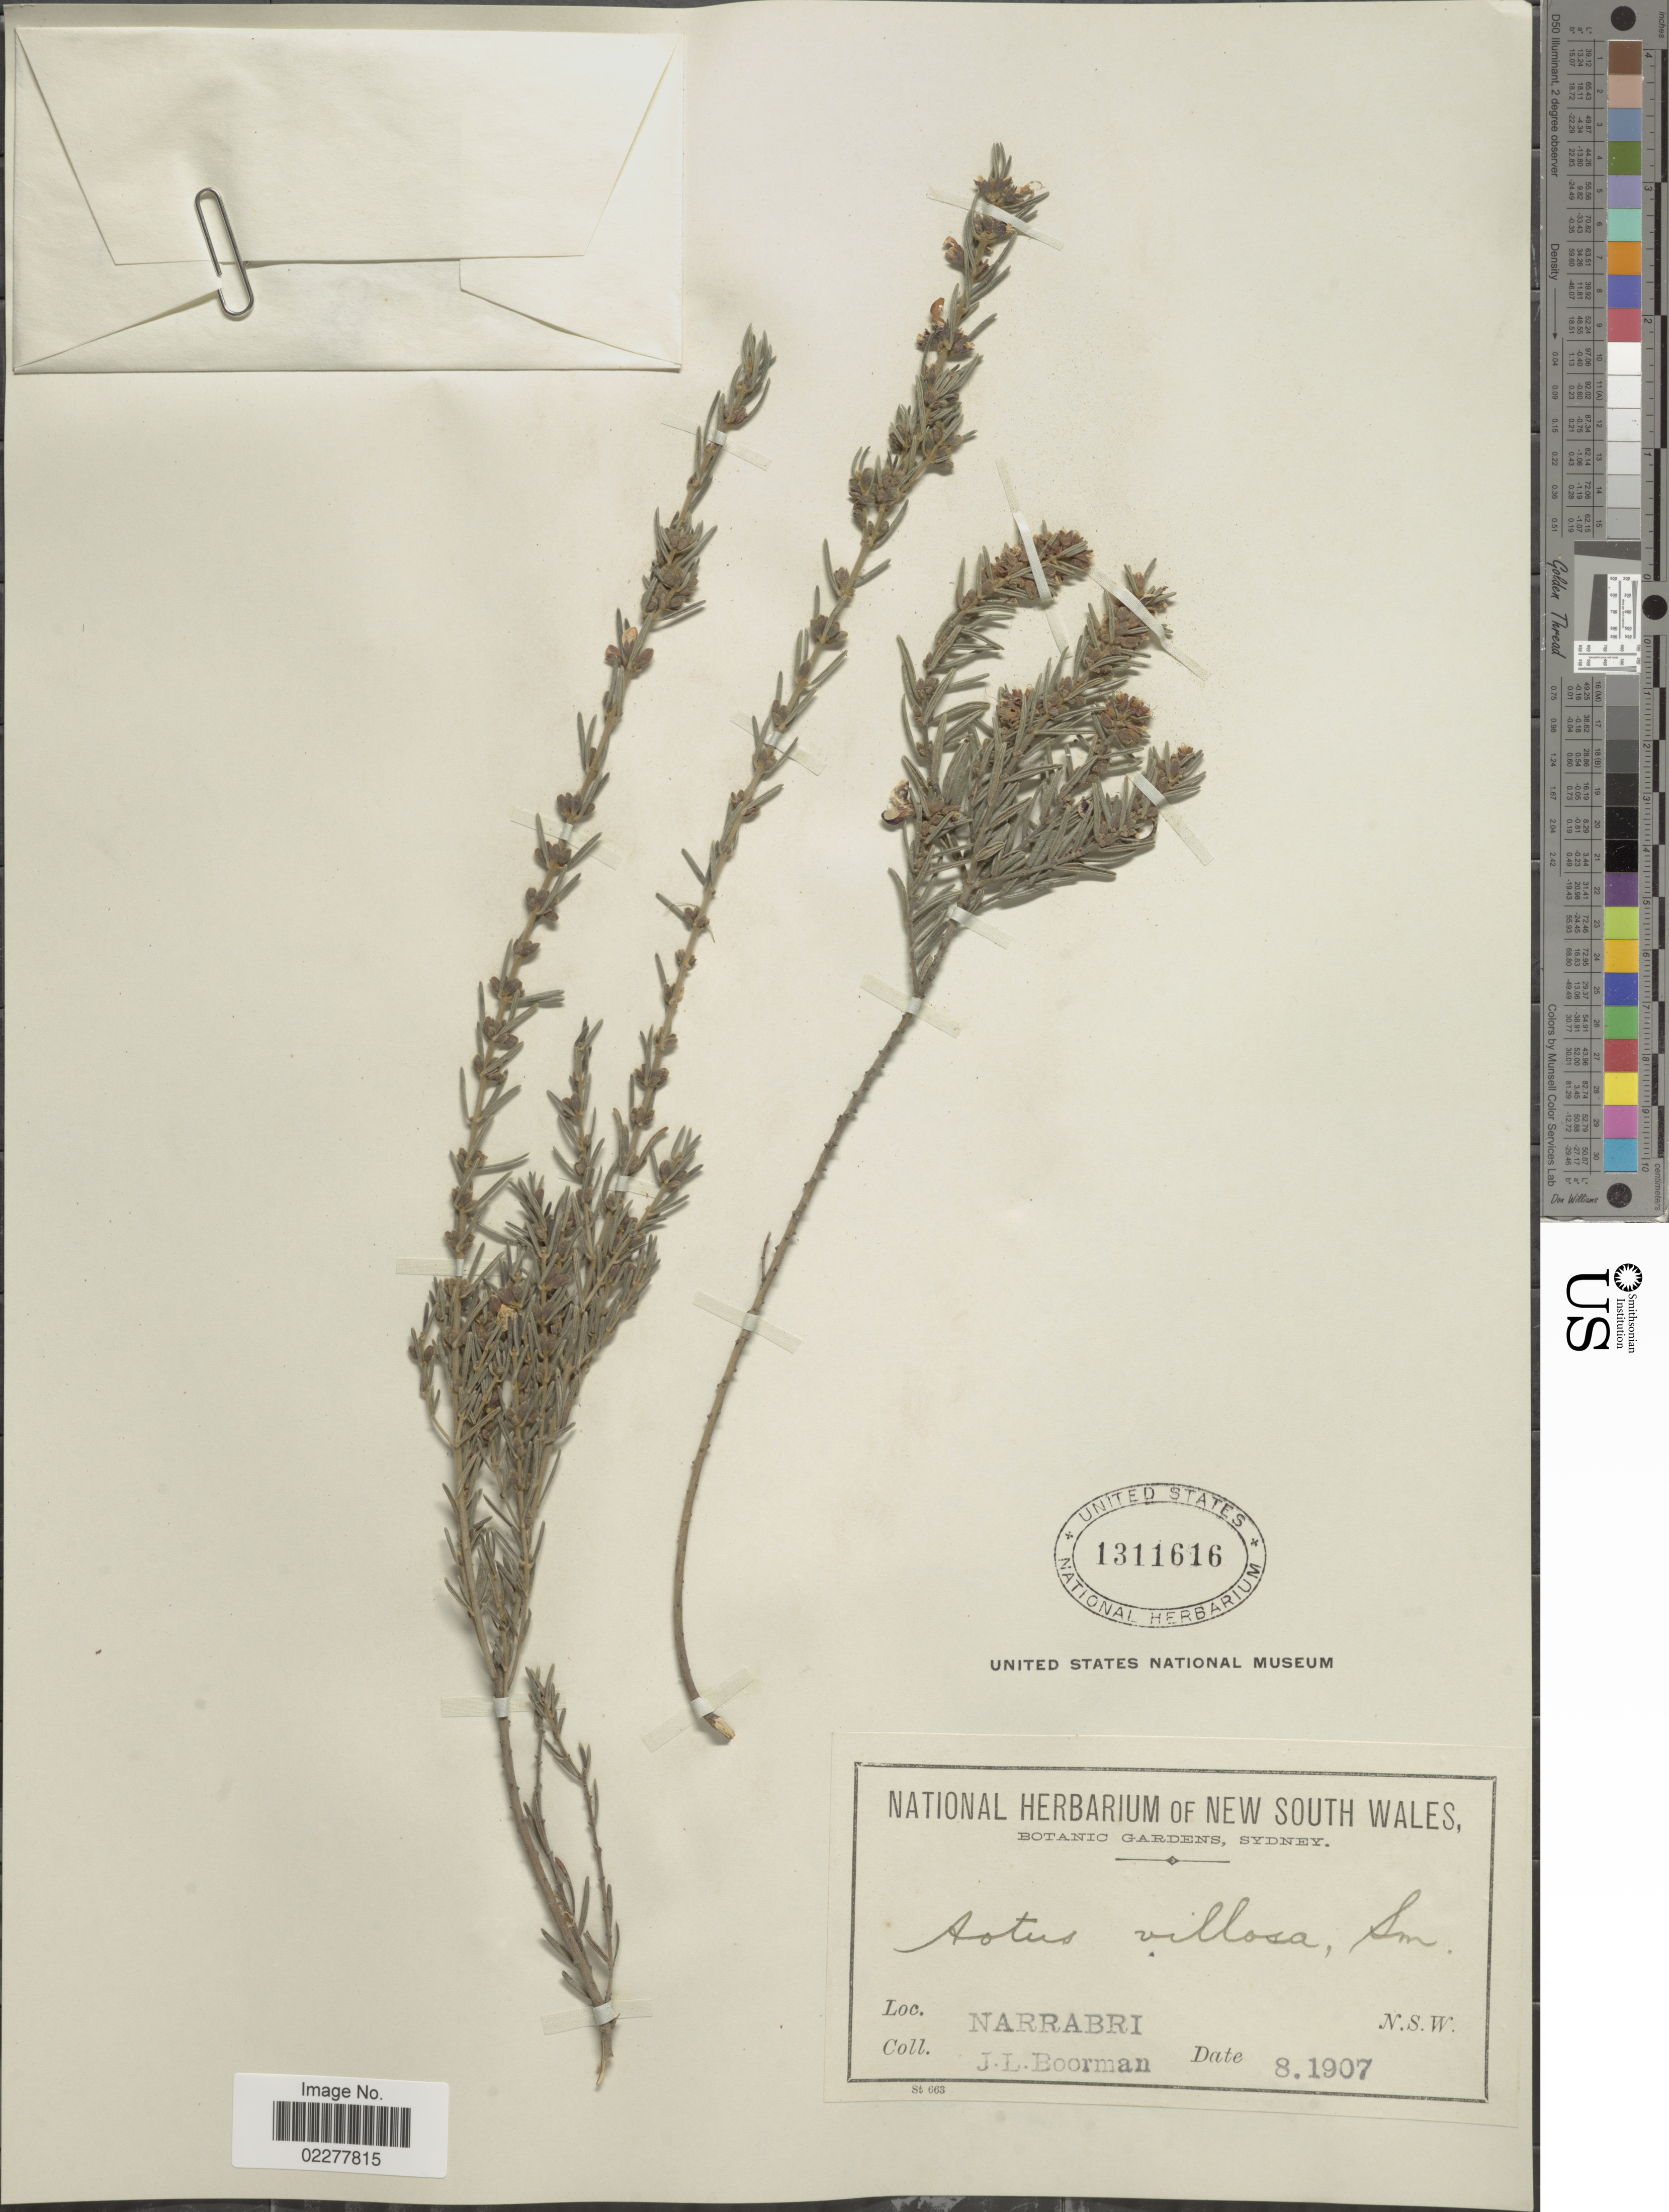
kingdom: Plantae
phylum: Tracheophyta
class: Magnoliopsida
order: Fabales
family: Fabaceae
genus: Aotus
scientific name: Aotus villosa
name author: Sm.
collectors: J. Boorman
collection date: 1907-08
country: Australia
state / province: New South Wales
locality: Narrabri. N.S.W.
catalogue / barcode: US 1311616